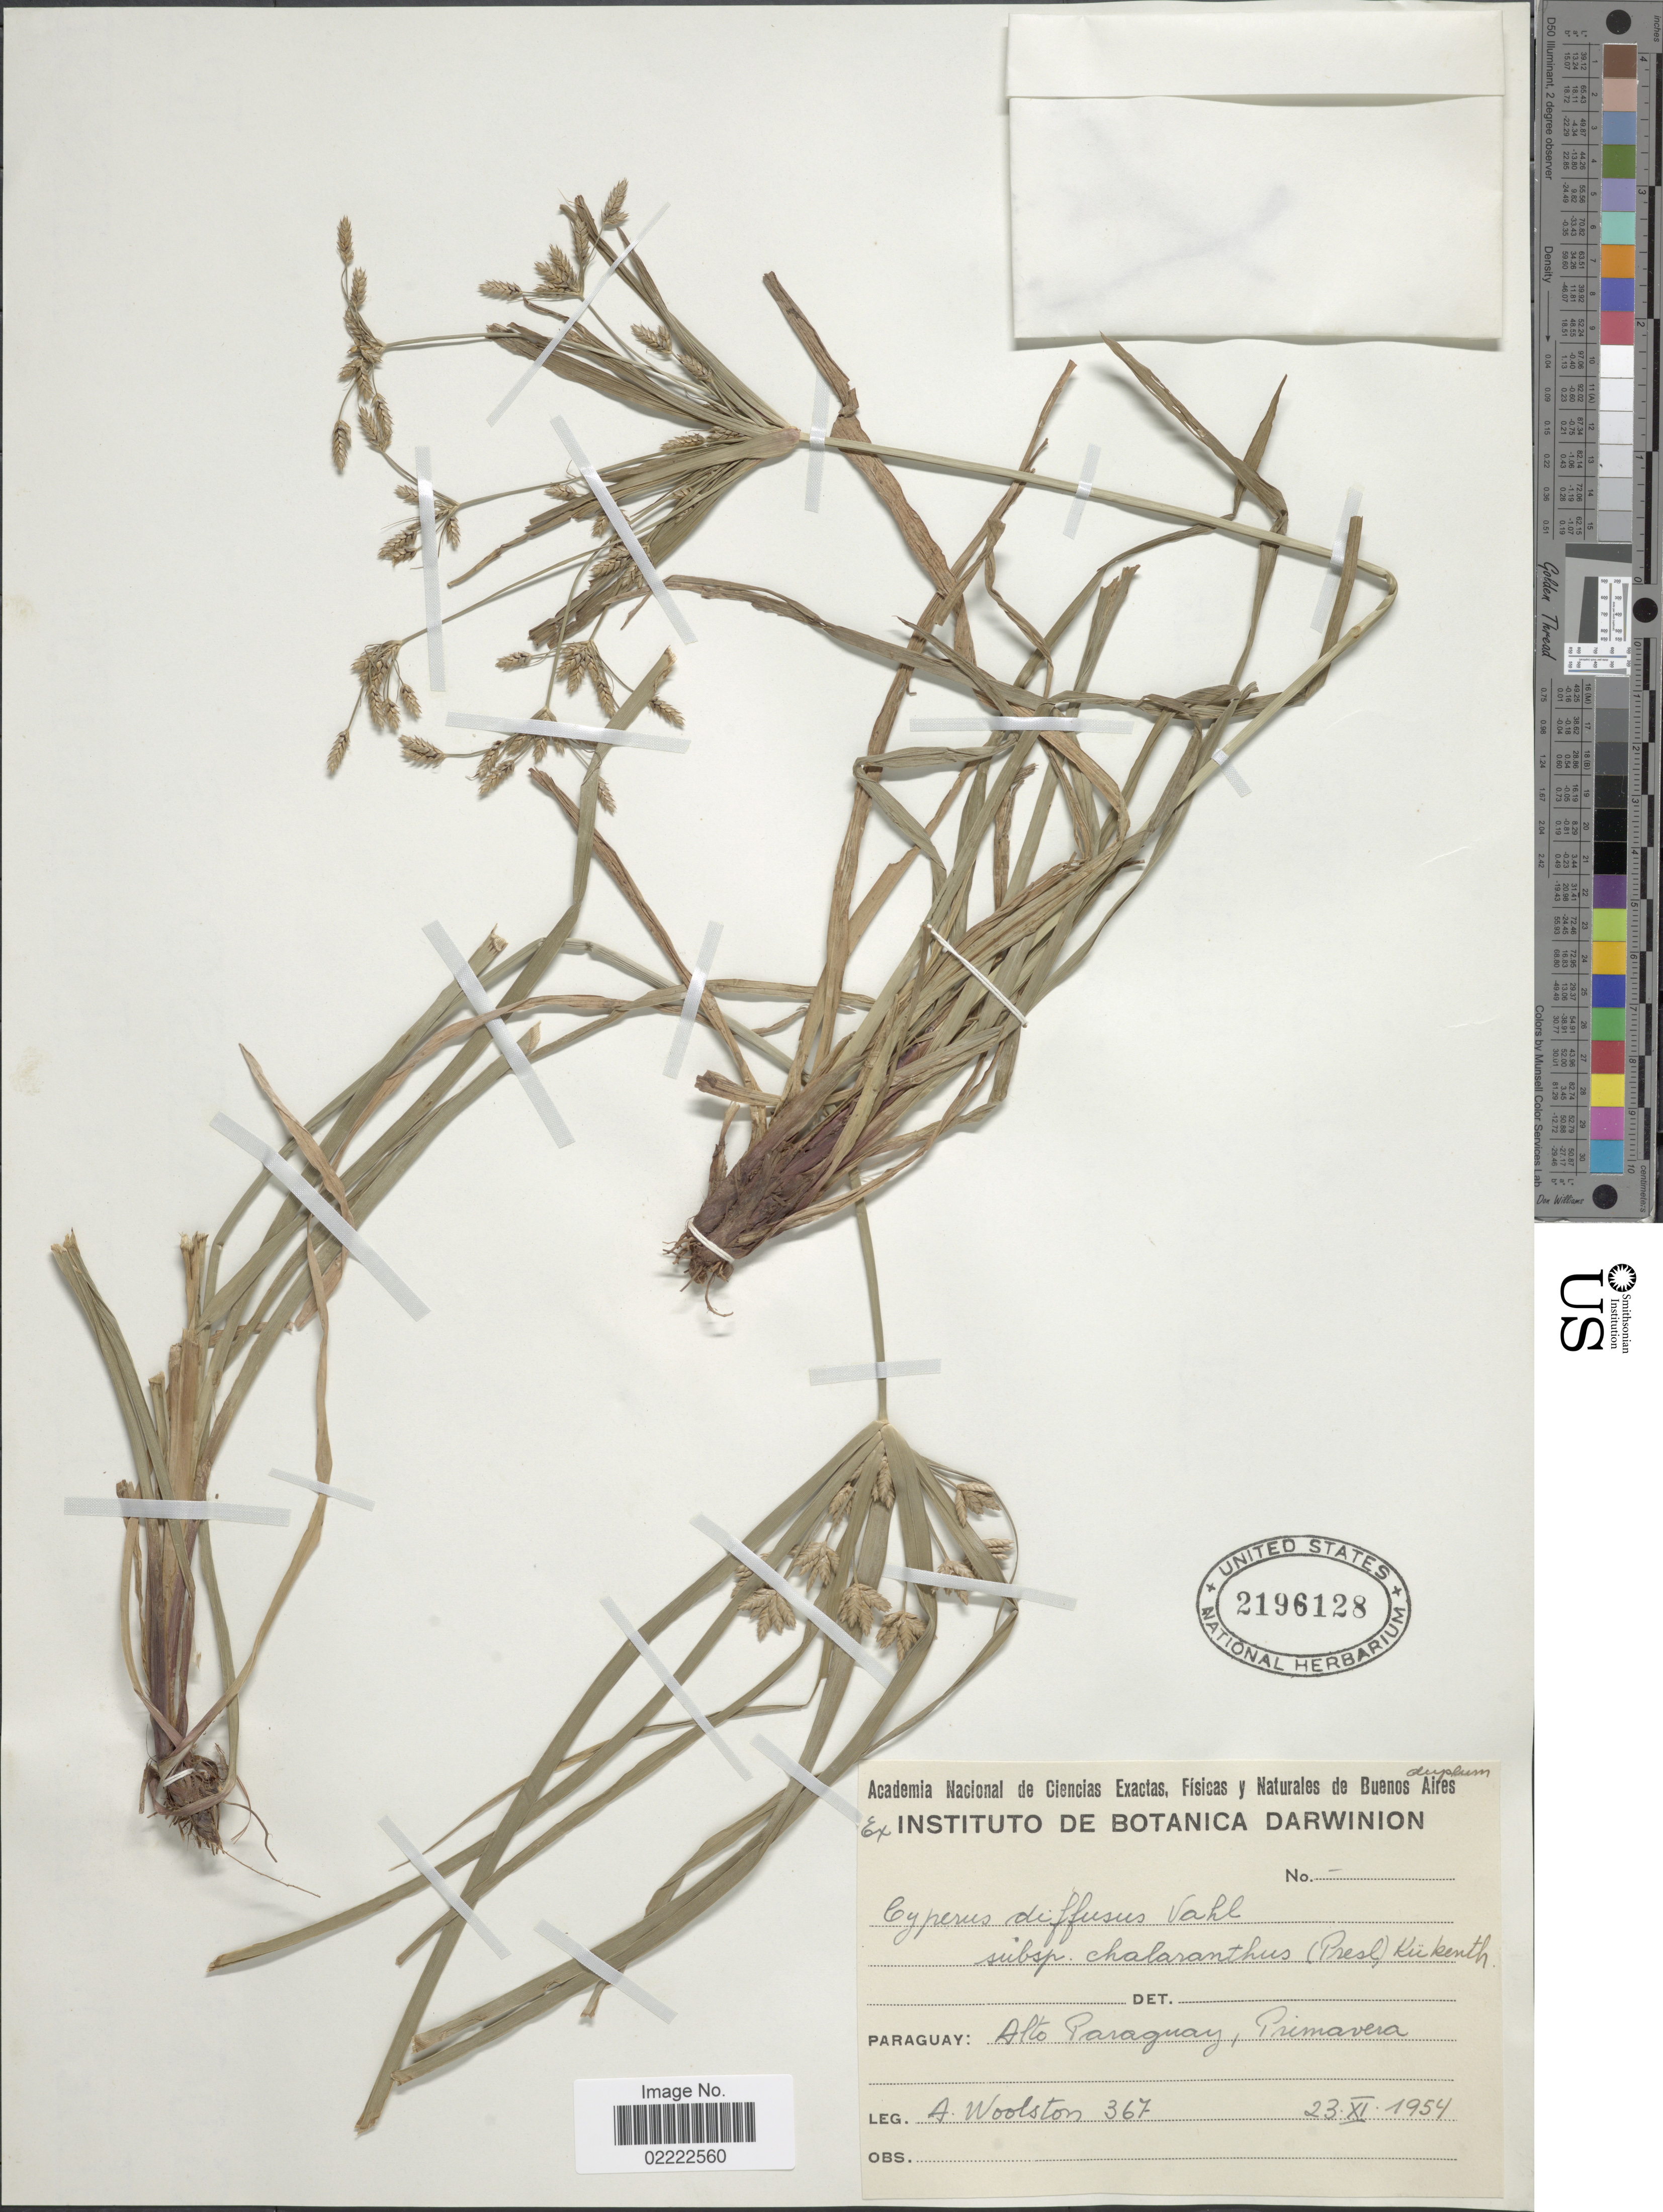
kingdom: Plantae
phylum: Tracheophyta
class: Liliopsida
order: Poales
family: Cyperaceae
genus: Cyperus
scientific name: Cyperus laxus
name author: Lam.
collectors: A. Woolston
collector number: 367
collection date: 1954-11-23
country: Paraguay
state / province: Alto Paraguay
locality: Primavera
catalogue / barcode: US 2196128